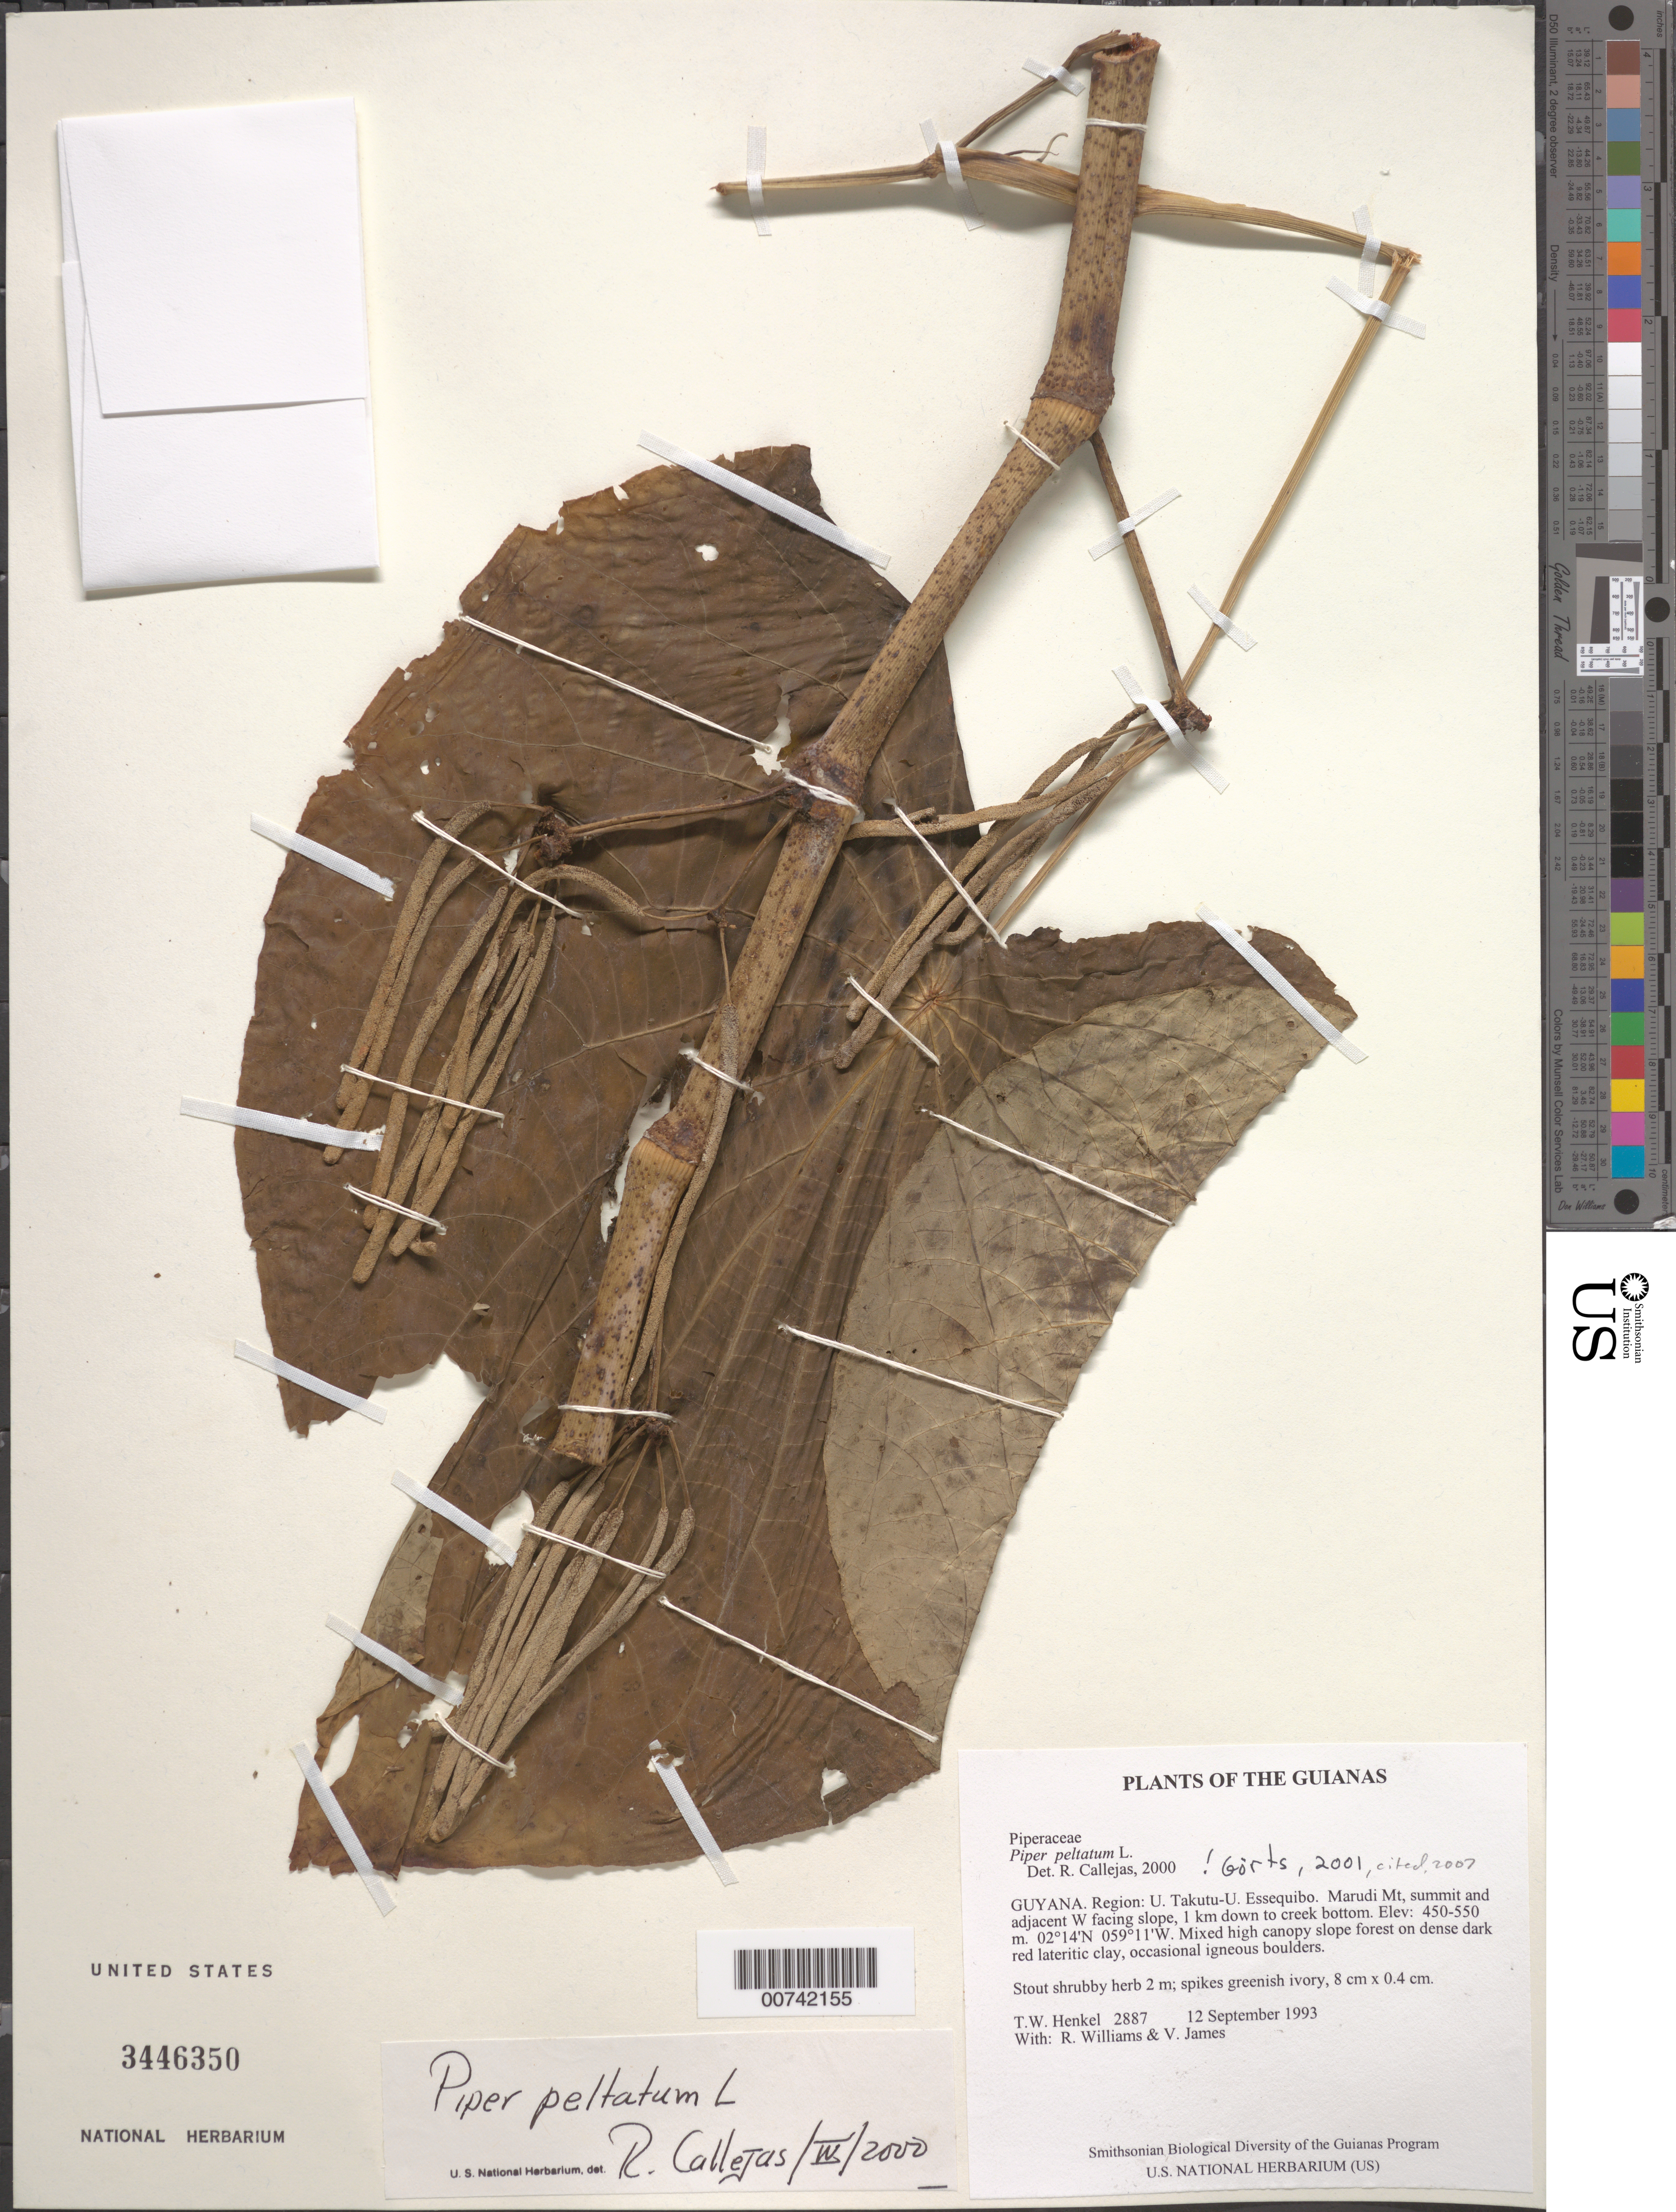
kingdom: Plantae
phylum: Tracheophyta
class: Magnoliopsida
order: Piperales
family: Piperaceae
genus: Piper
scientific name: Piper peltatum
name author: L.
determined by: Görts-van Rijn, A. R. A.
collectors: T. Henkel, R. Williams & V. James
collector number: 2887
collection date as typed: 12 September 1993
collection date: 1993-09-12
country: Guyana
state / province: U. Takutu-U. Essequibo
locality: Marudi Mt, summit and adjacent W facing slope, 1 km down to creek bottom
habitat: Mixed high canopy slope forest on dense dark red lateritic clay, occasional igneous boulders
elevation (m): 450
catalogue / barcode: US 3446350